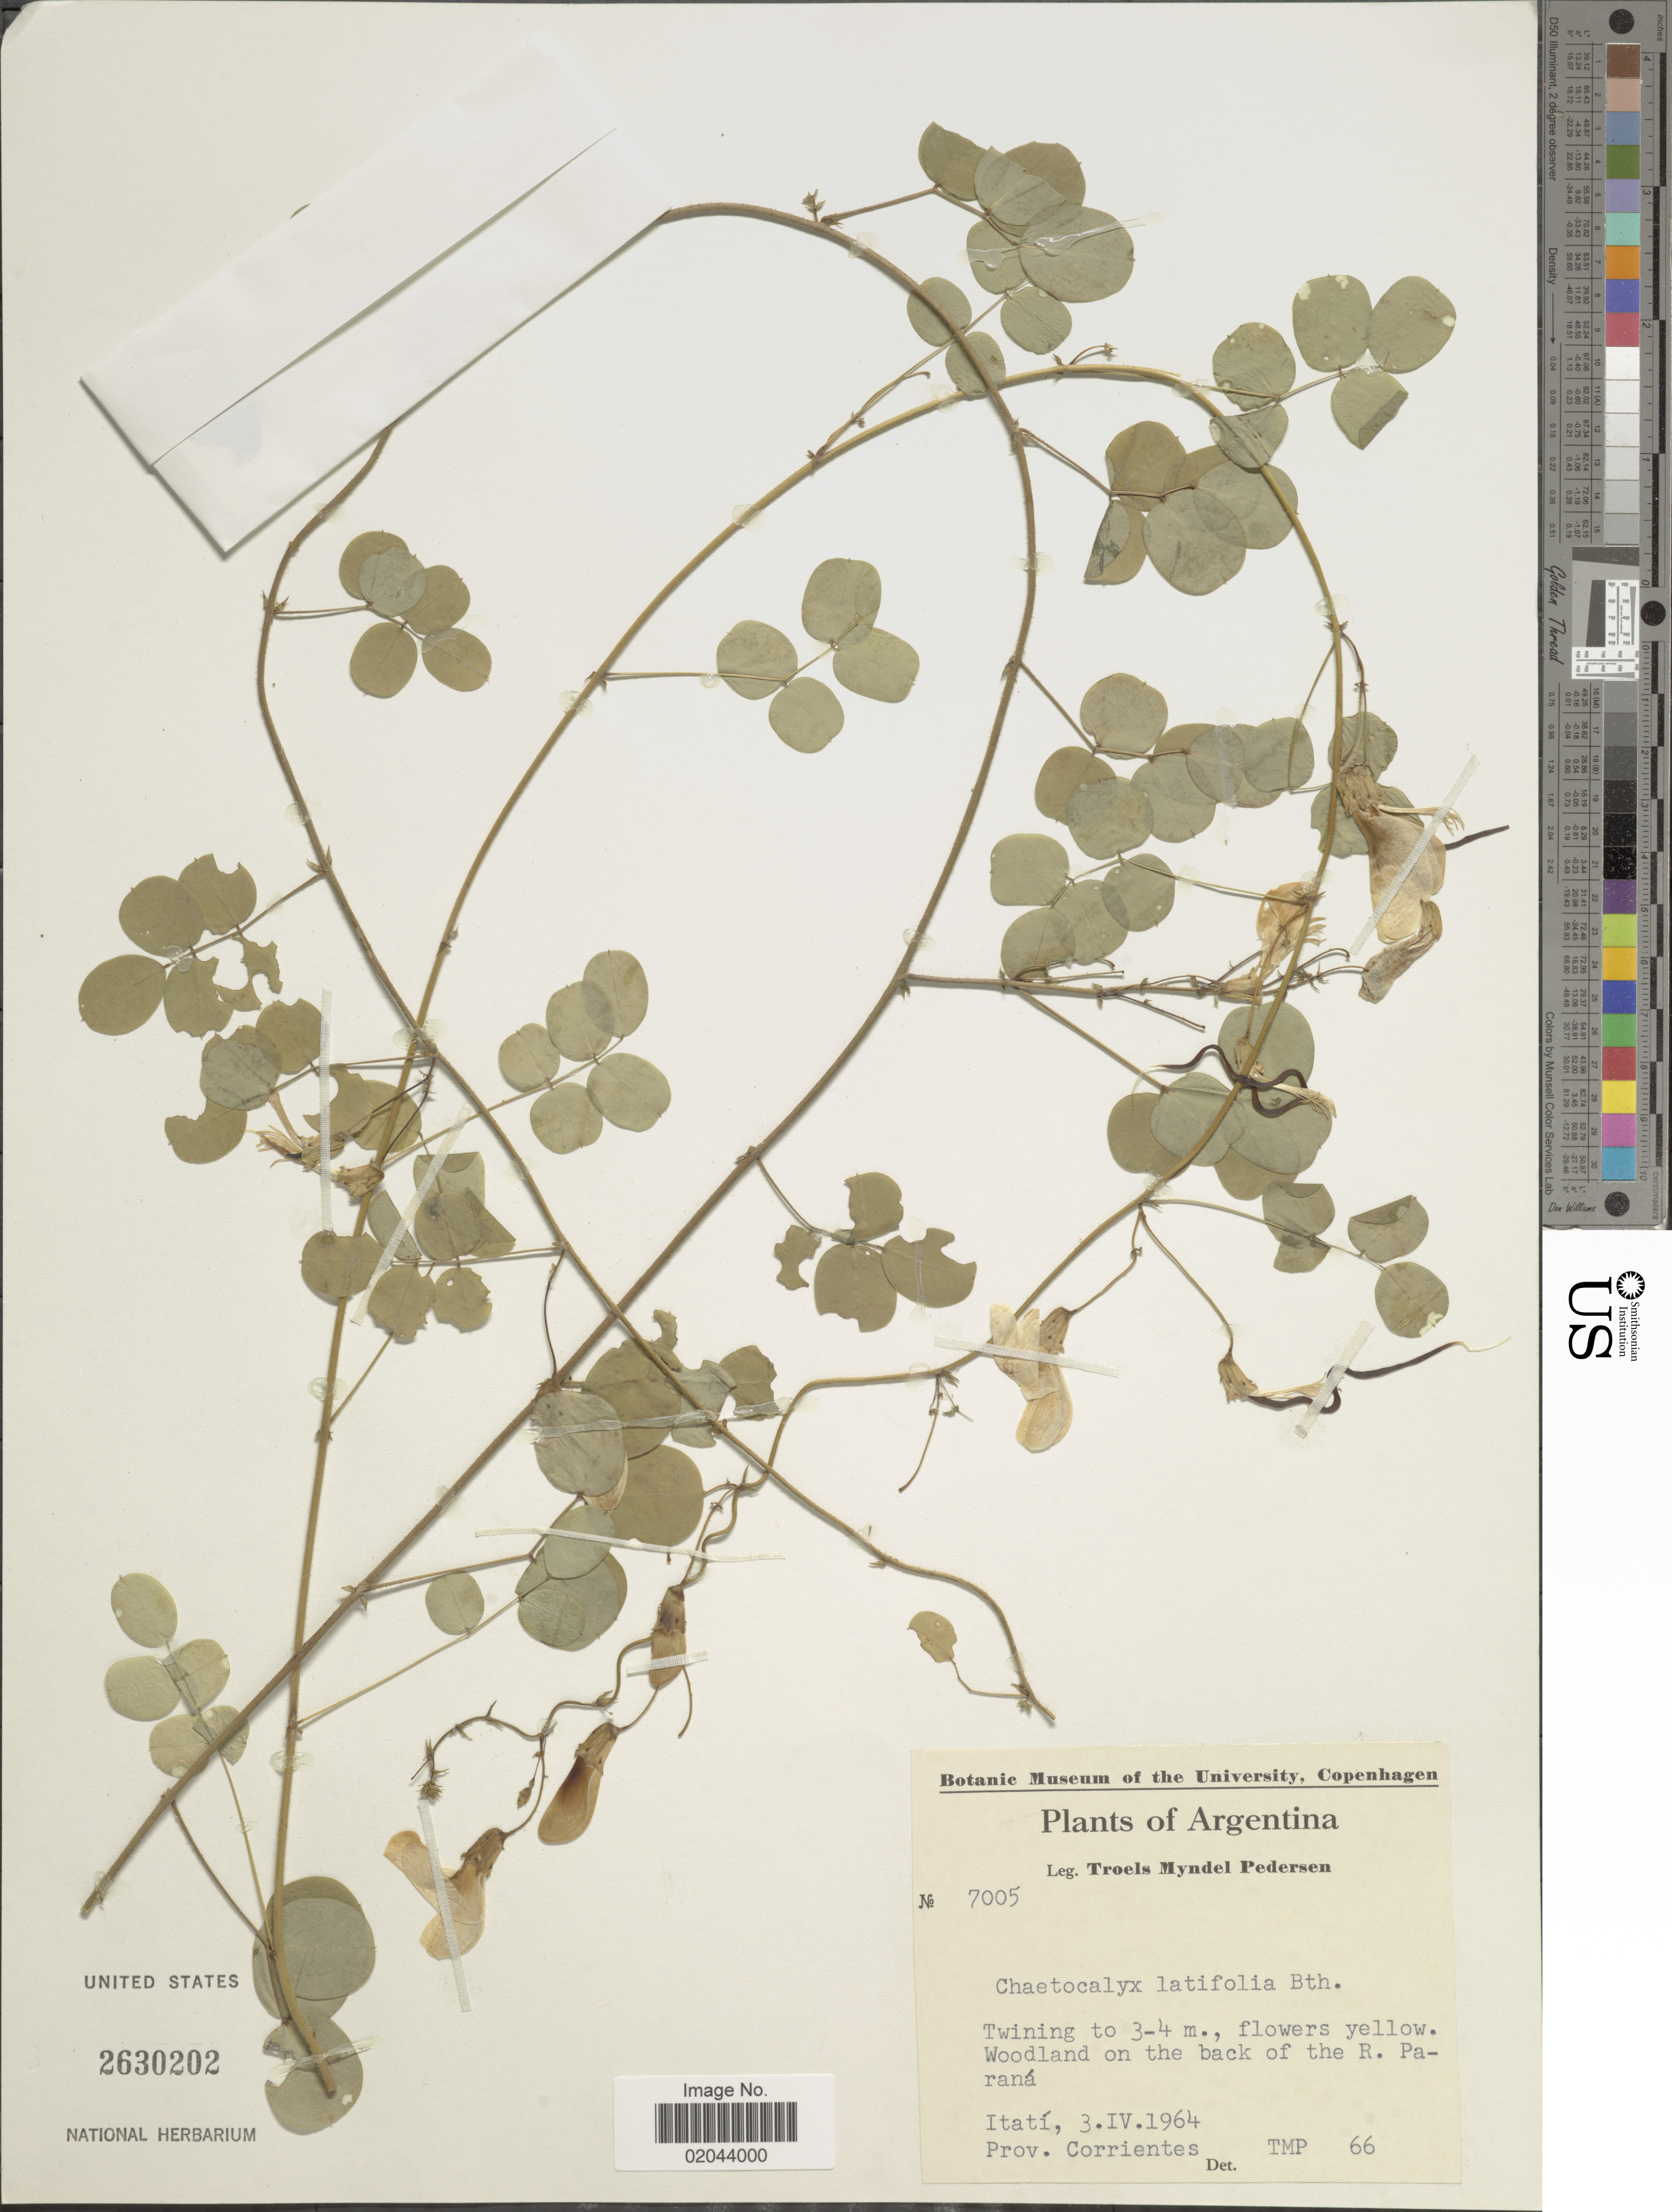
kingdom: Plantae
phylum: Tracheophyta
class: Magnoliopsida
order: Fabales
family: Fabaceae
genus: Chaetocalyx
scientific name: Chaetocalyx brasiliensis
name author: (Vogel) Benth.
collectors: T. Pederson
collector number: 7005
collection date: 1964-04-03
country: Argentina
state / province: Corrientes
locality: Woodland on the back of the R. Paraná, Itatí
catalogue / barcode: US 2630202